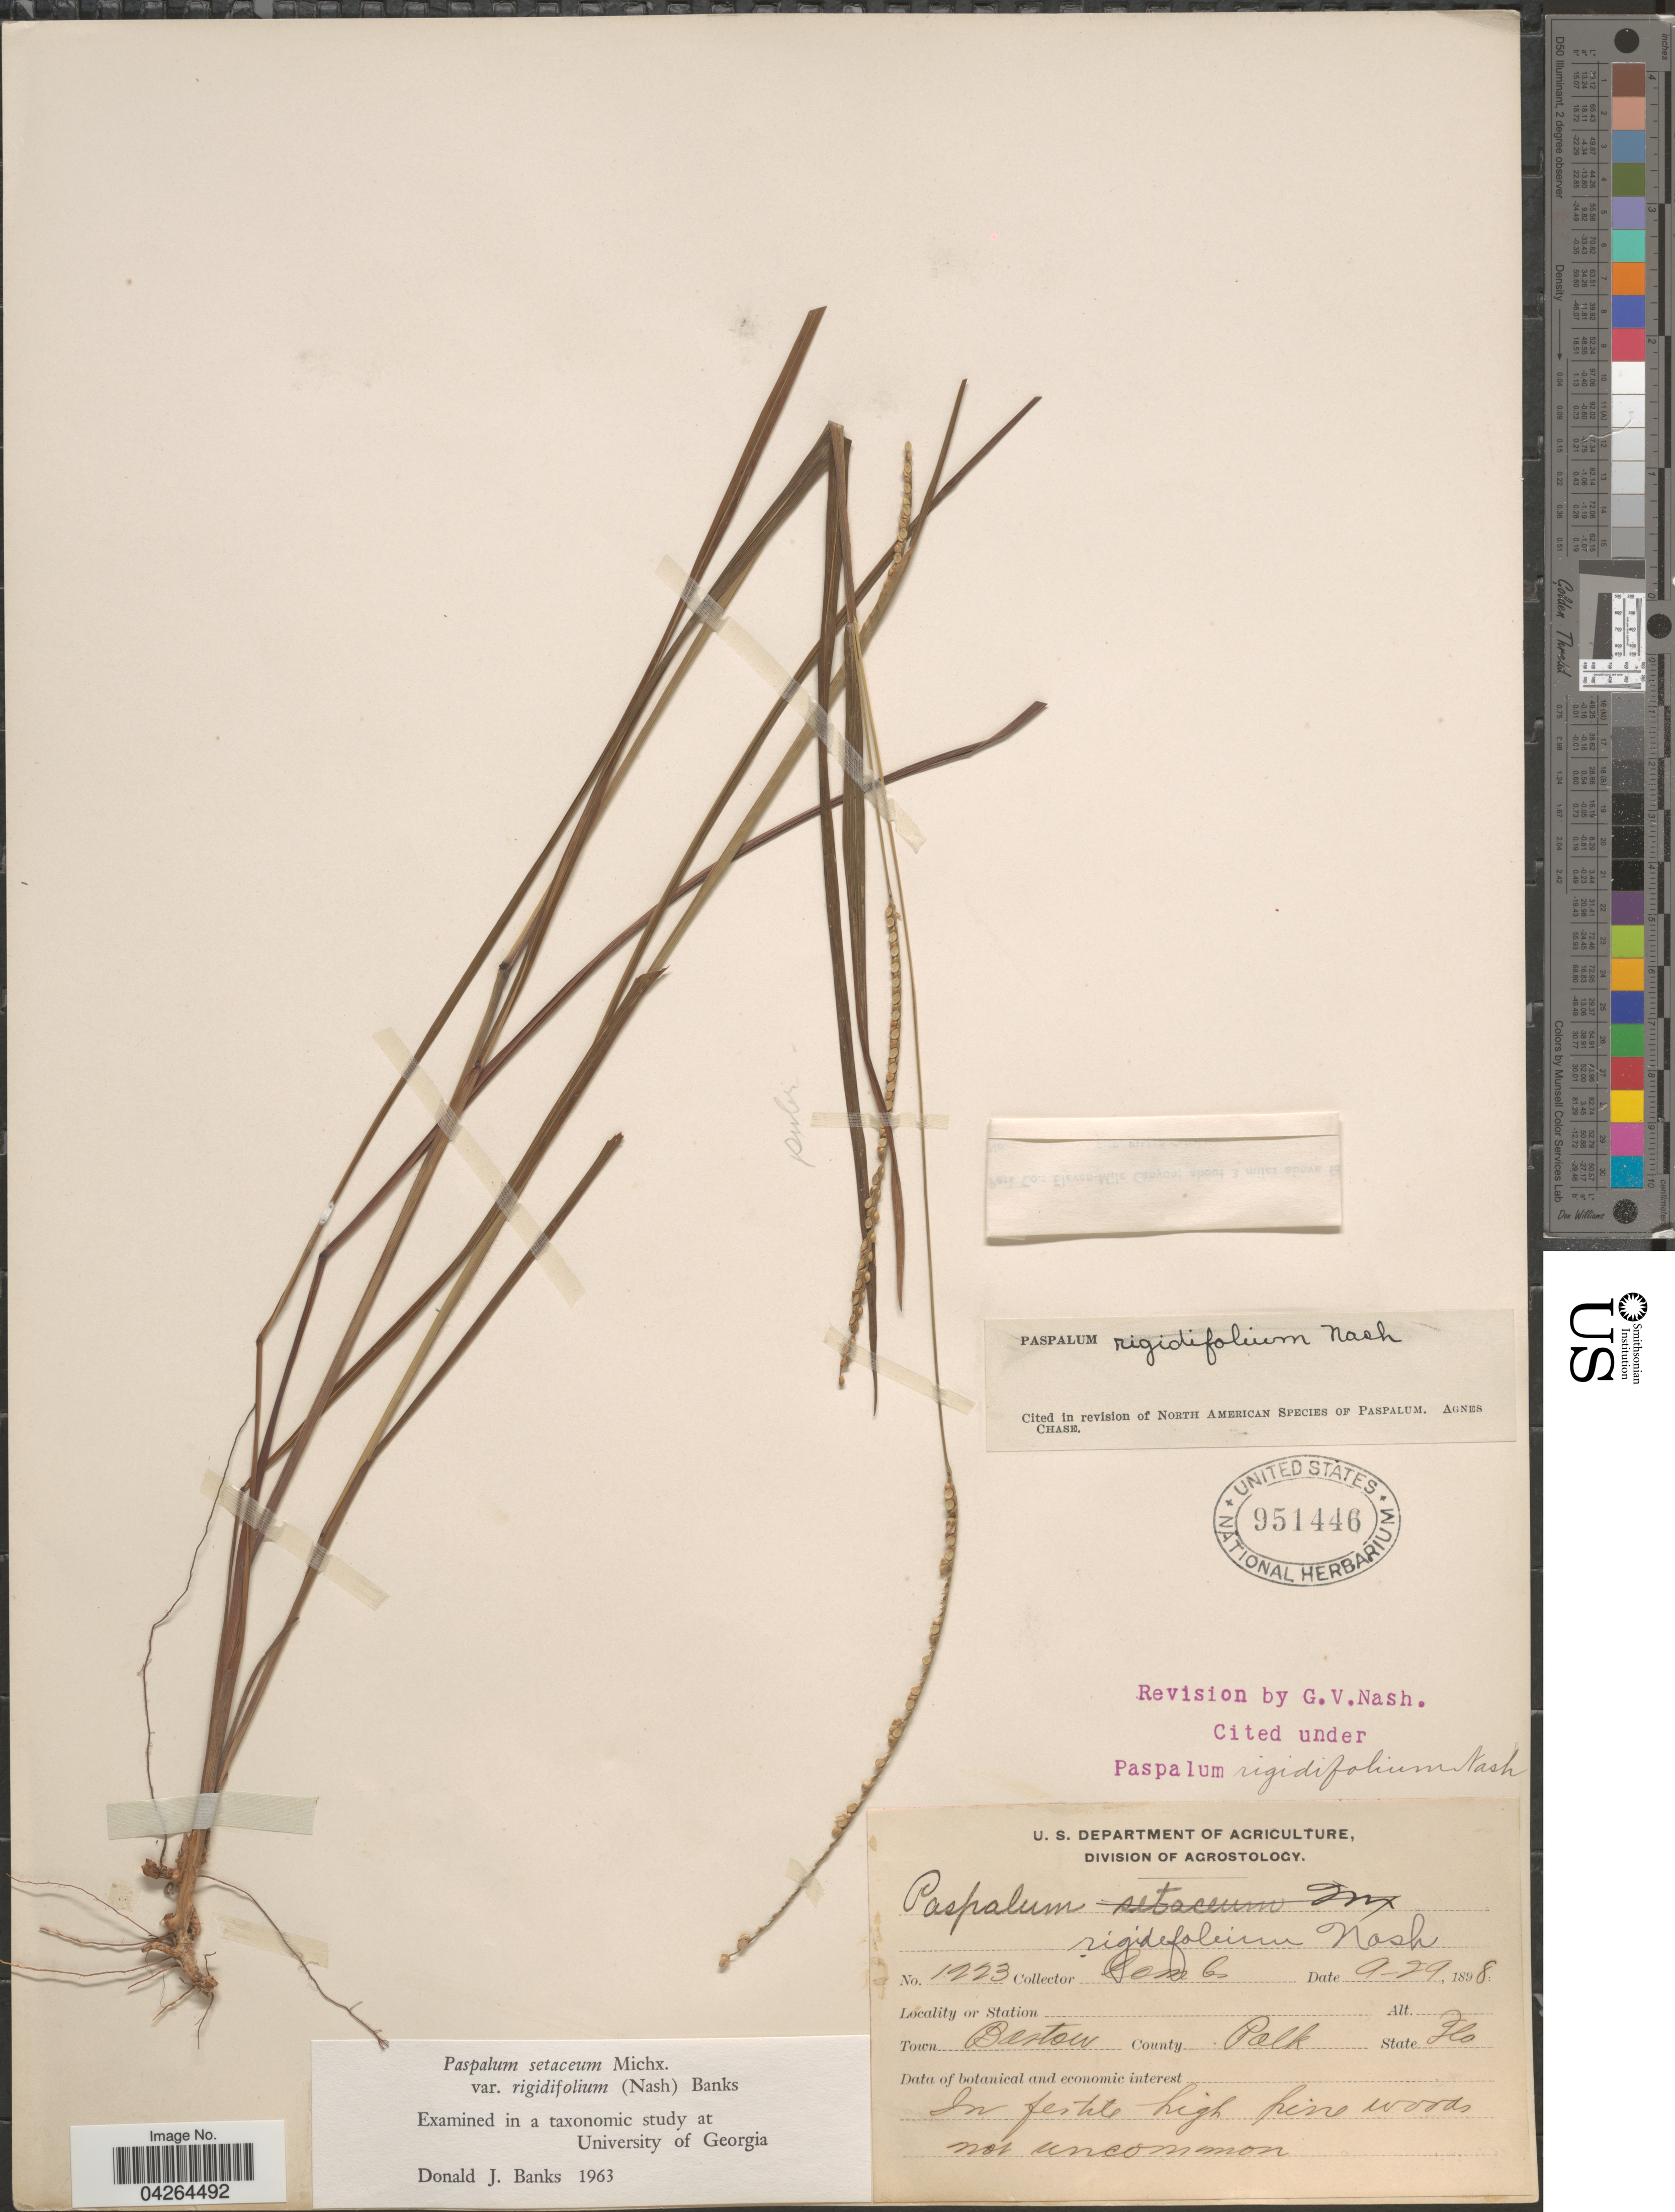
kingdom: Plantae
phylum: Tracheophyta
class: Liliopsida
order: Poales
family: Poaceae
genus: Paspalum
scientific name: Paspalum setaceum var. rigidifolium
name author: (Nash) D.J. Banks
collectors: -. Combs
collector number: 1223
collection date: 1898-09-29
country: United States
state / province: Florida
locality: Town Benton. County Polk. In fertile high pine woods.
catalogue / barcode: US 951446